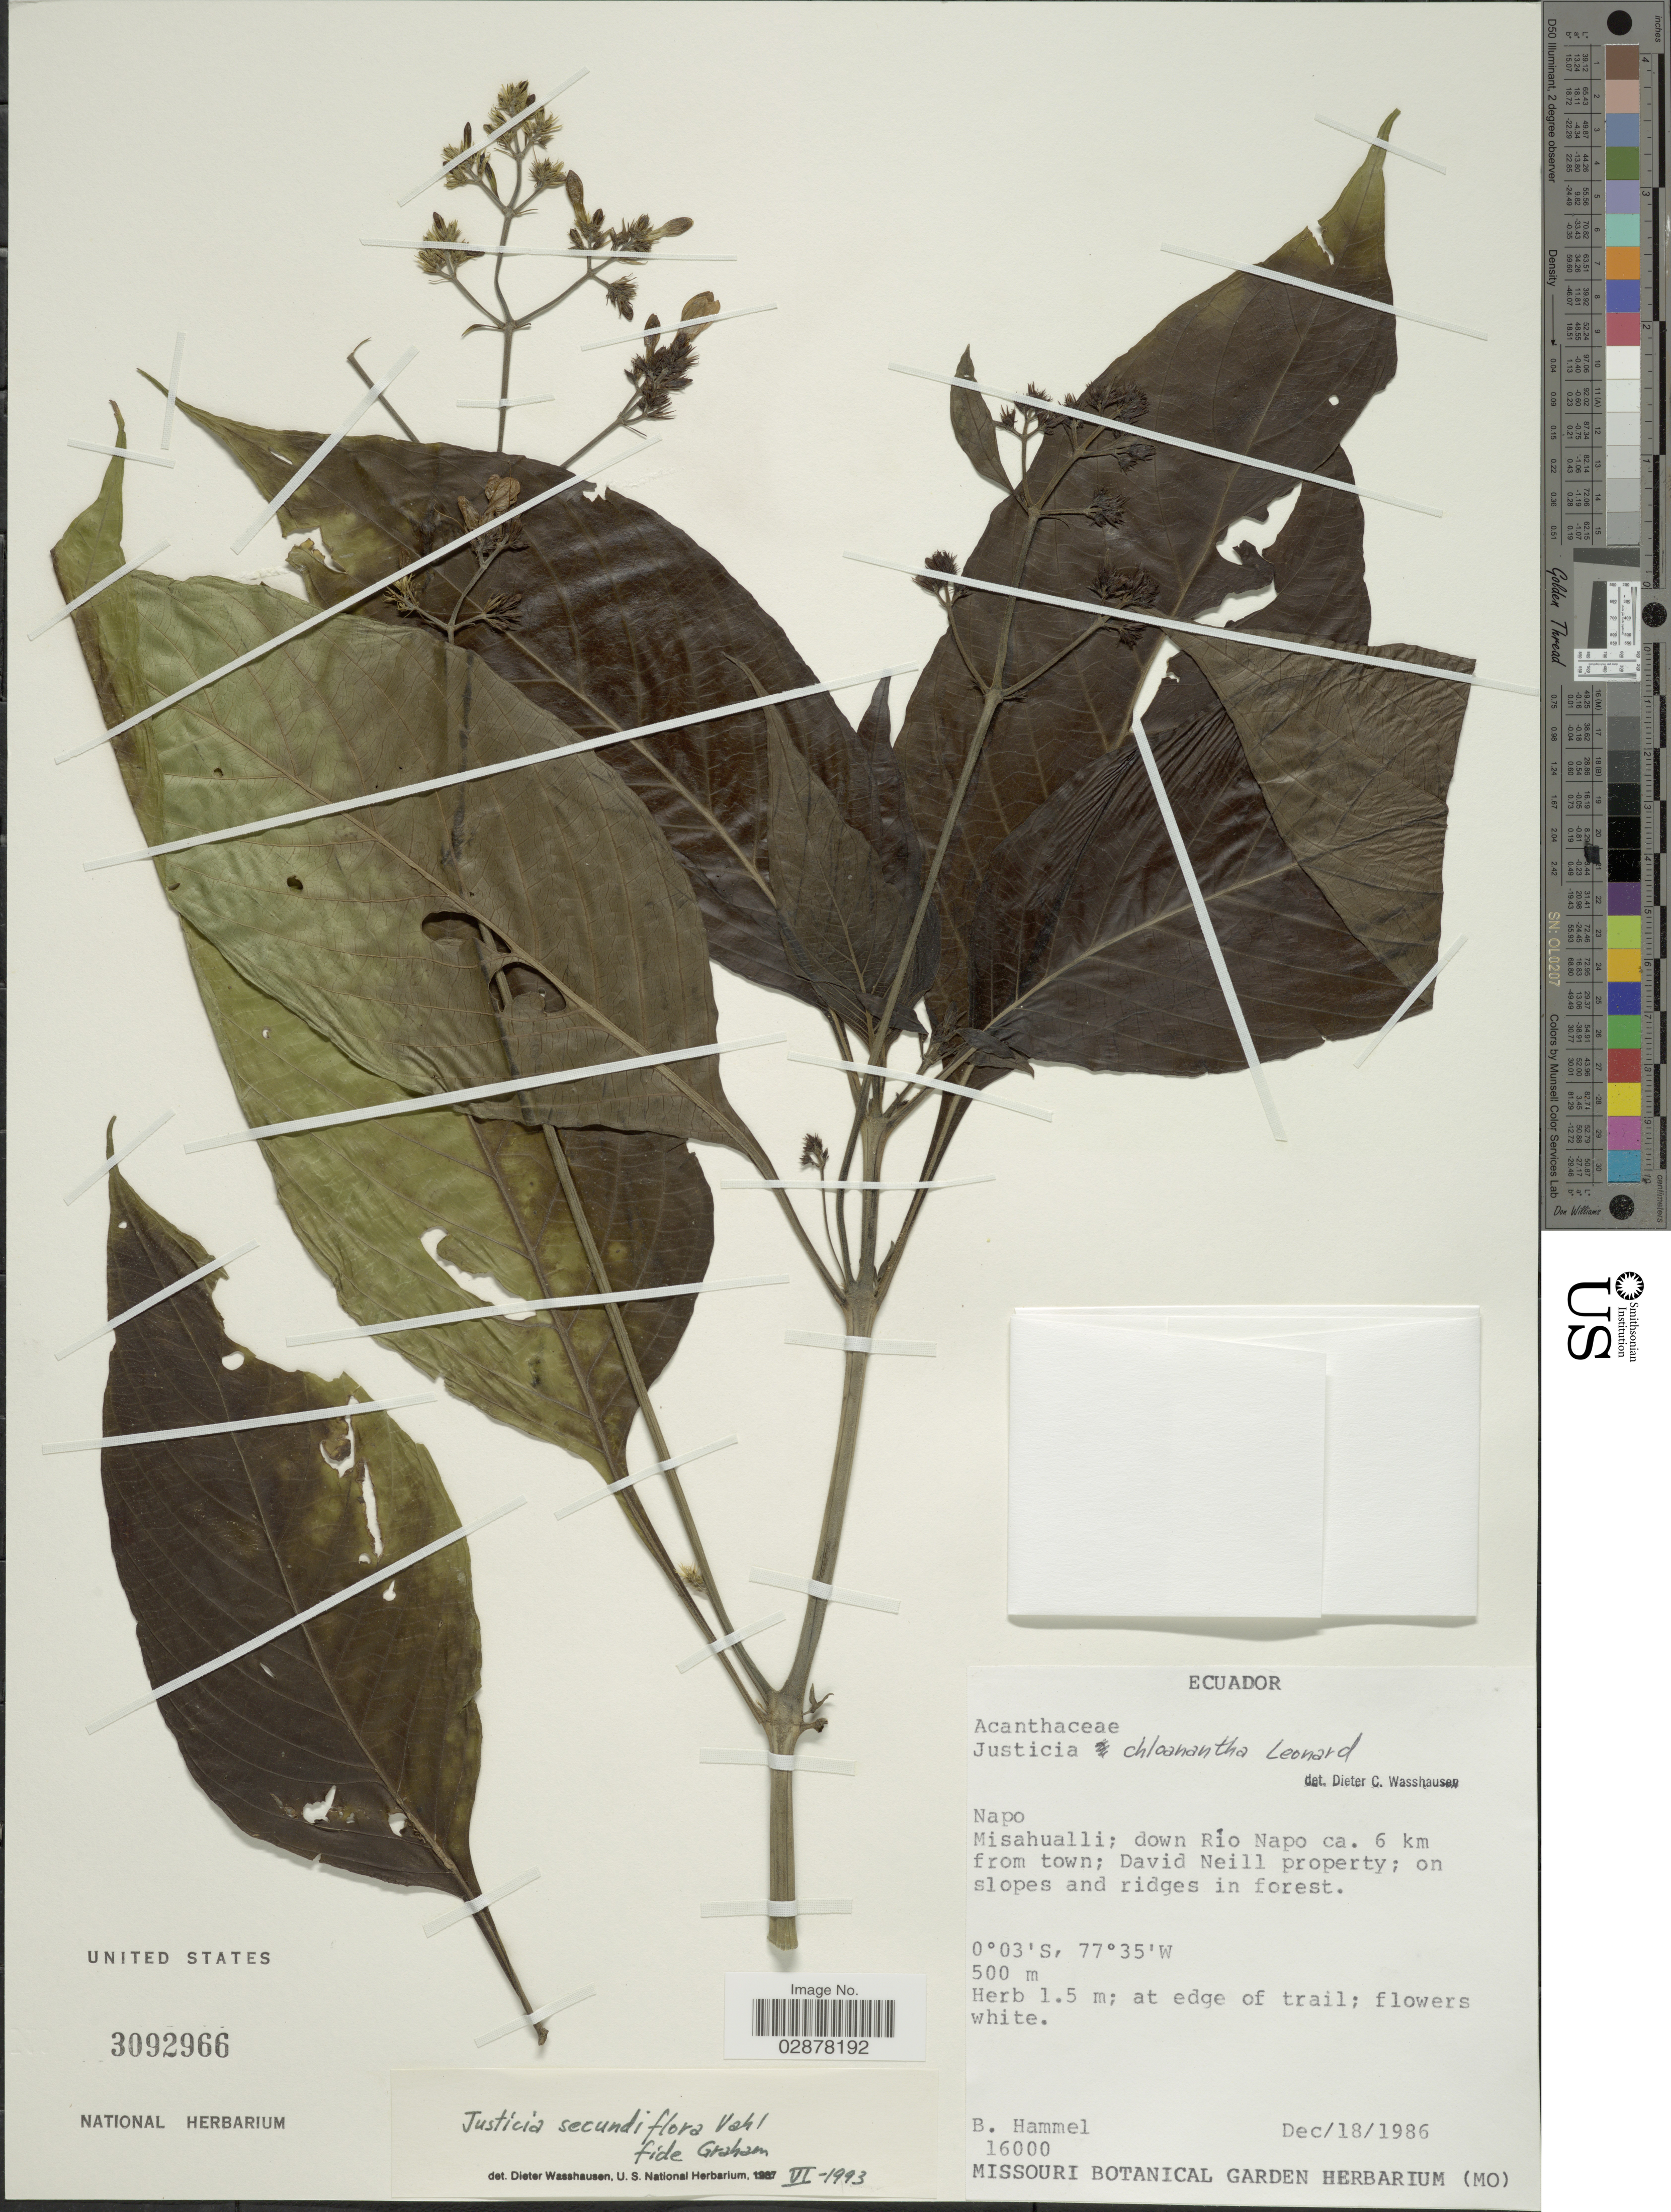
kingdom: Plantae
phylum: Tracheophyta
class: Magnoliopsida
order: Lamiales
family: Acanthaceae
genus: Justicia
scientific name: Justicia chloanantha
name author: Leonard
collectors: B. Hammel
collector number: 16000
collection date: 1986-12-18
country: Ecuador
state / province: Napo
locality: Misahualli, down Río Napo ca. 6 km from town, David Neill property.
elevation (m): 500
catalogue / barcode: US 3092966